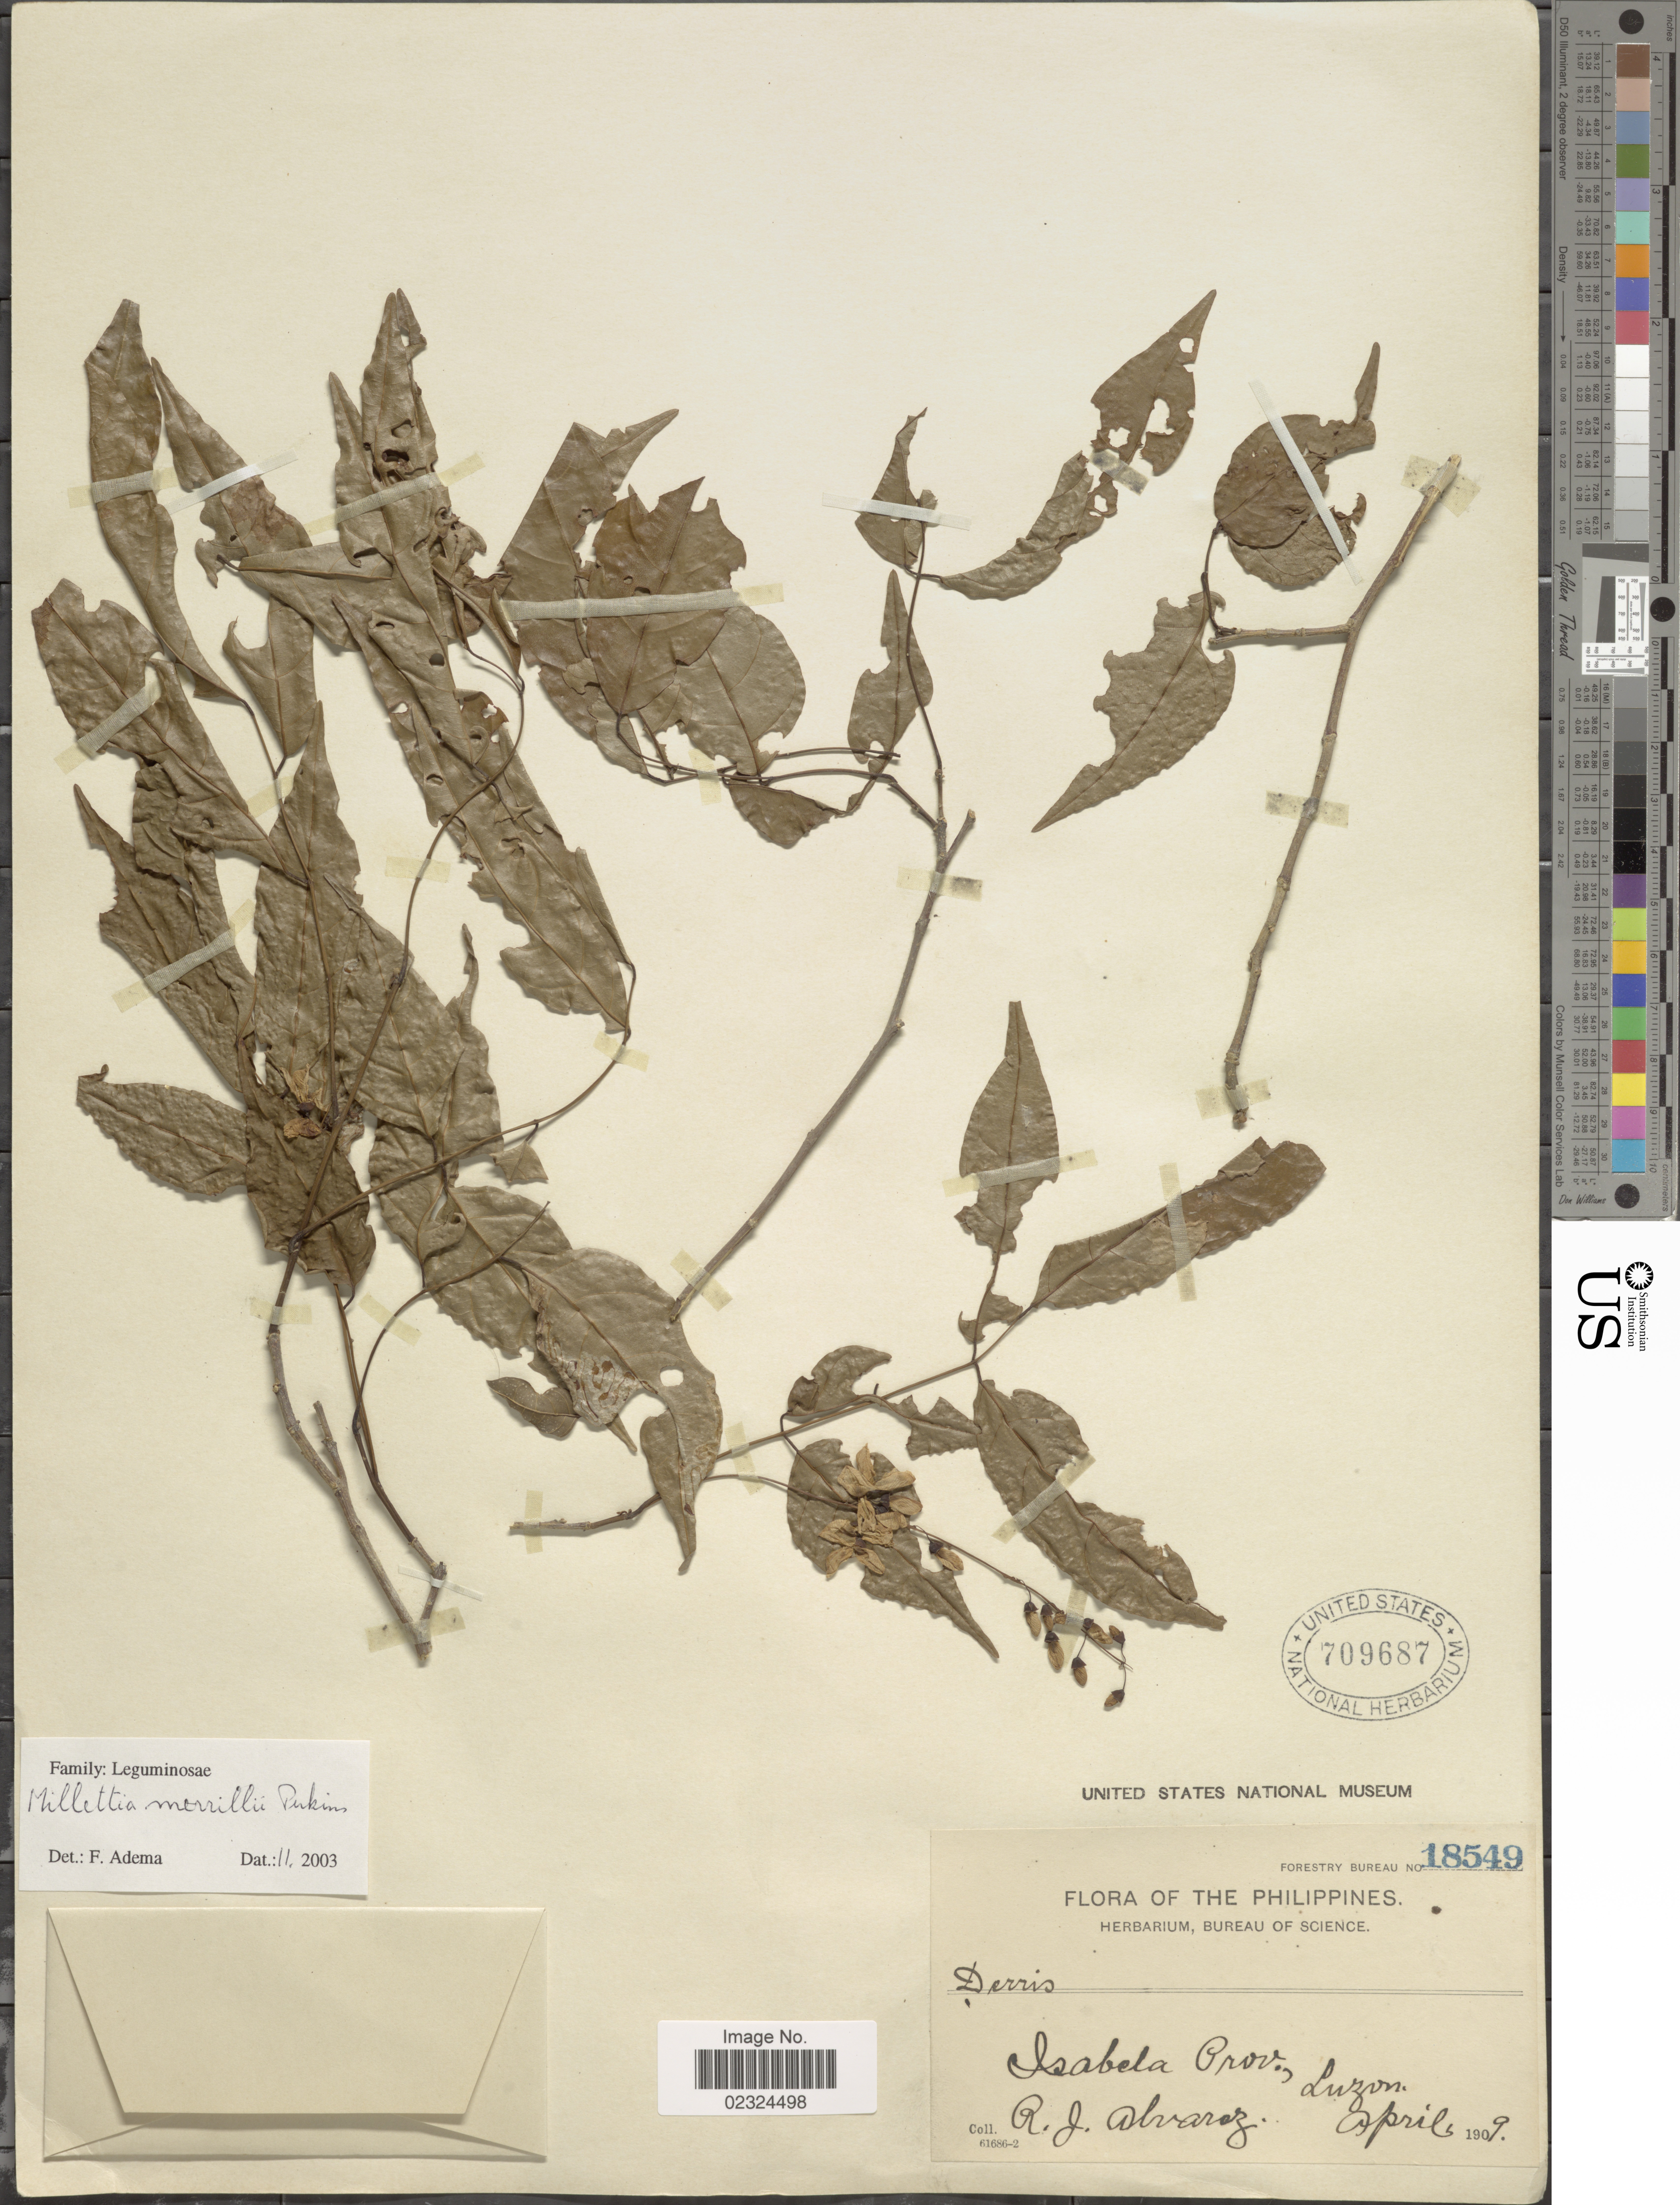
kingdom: Plantae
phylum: Tracheophyta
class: Magnoliopsida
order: Fabales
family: Fabaceae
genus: Millettia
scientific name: Millettia merrillii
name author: Perkins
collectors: R. Alvarez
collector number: Forestry Bureau 18549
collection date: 1909-04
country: Philippines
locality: Isabela Prov., Luzon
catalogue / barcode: US 709687